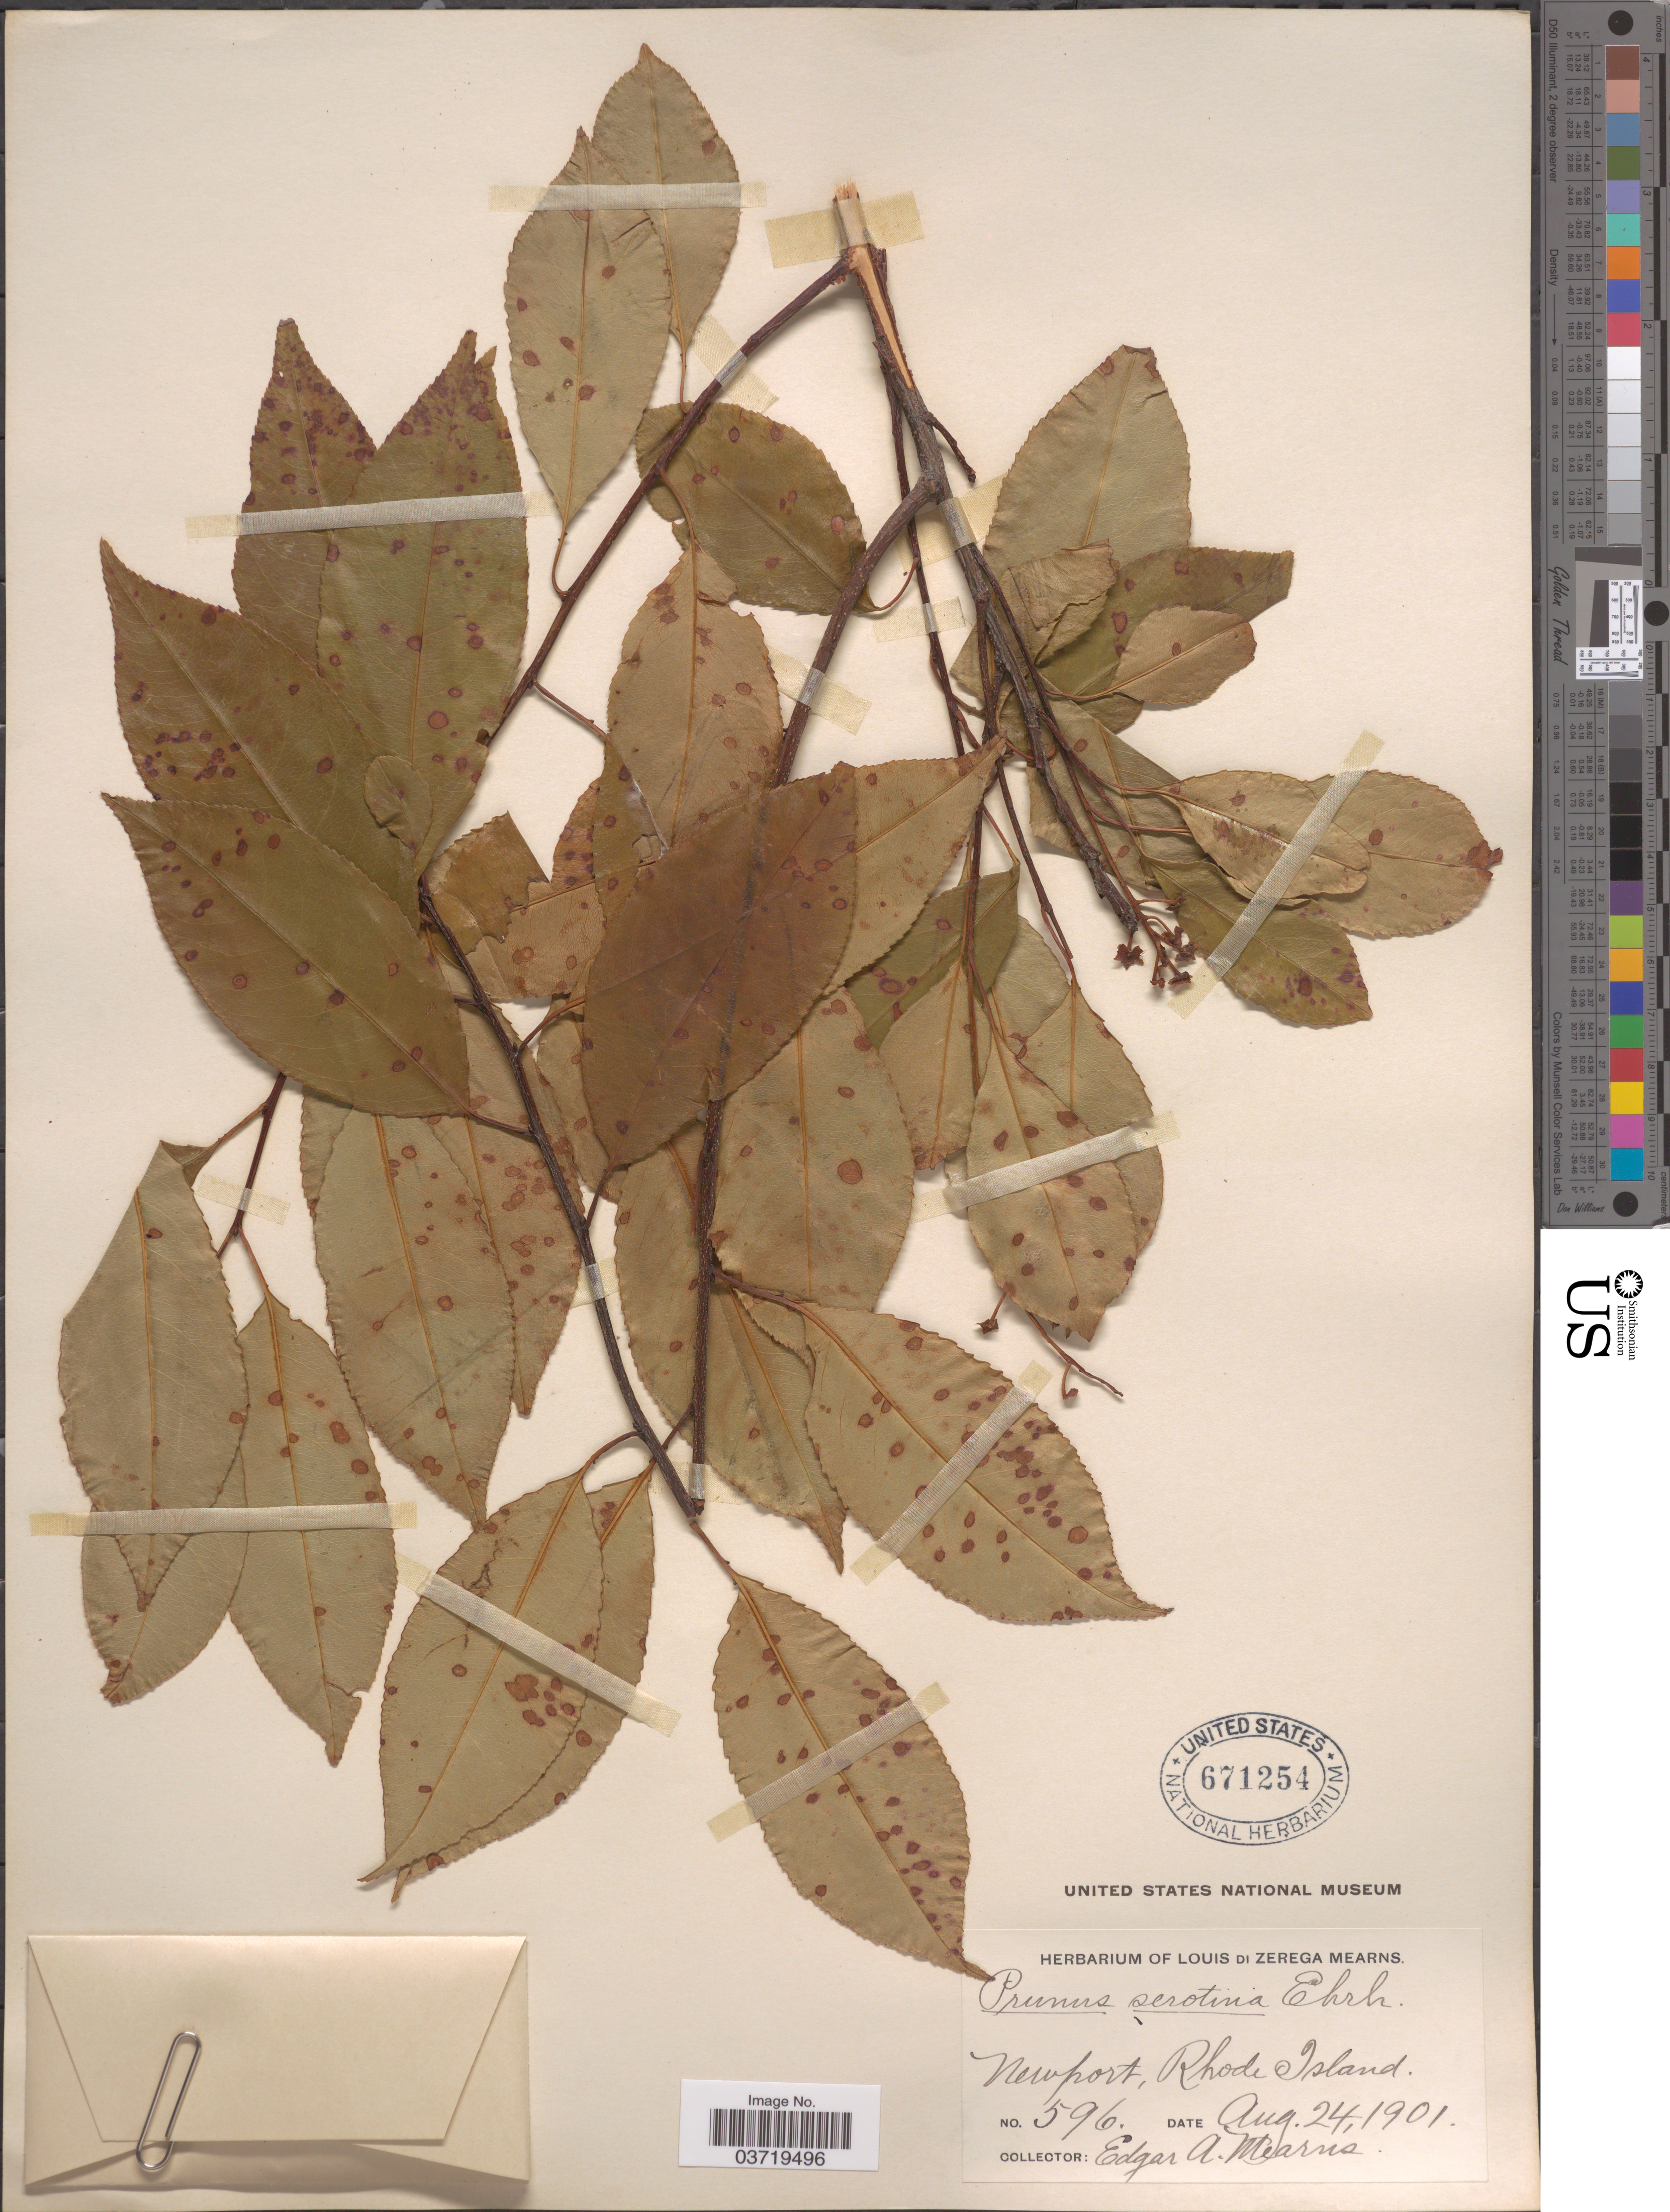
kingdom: Plantae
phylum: Tracheophyta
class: Magnoliopsida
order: Rosales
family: Rosaceae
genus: Prunus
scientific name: Prunus serotina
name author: Ehrh.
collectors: E. A. Mearns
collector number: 596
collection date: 1901-08-24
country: United States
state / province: Rhode Island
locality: Newport.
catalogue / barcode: US 671254